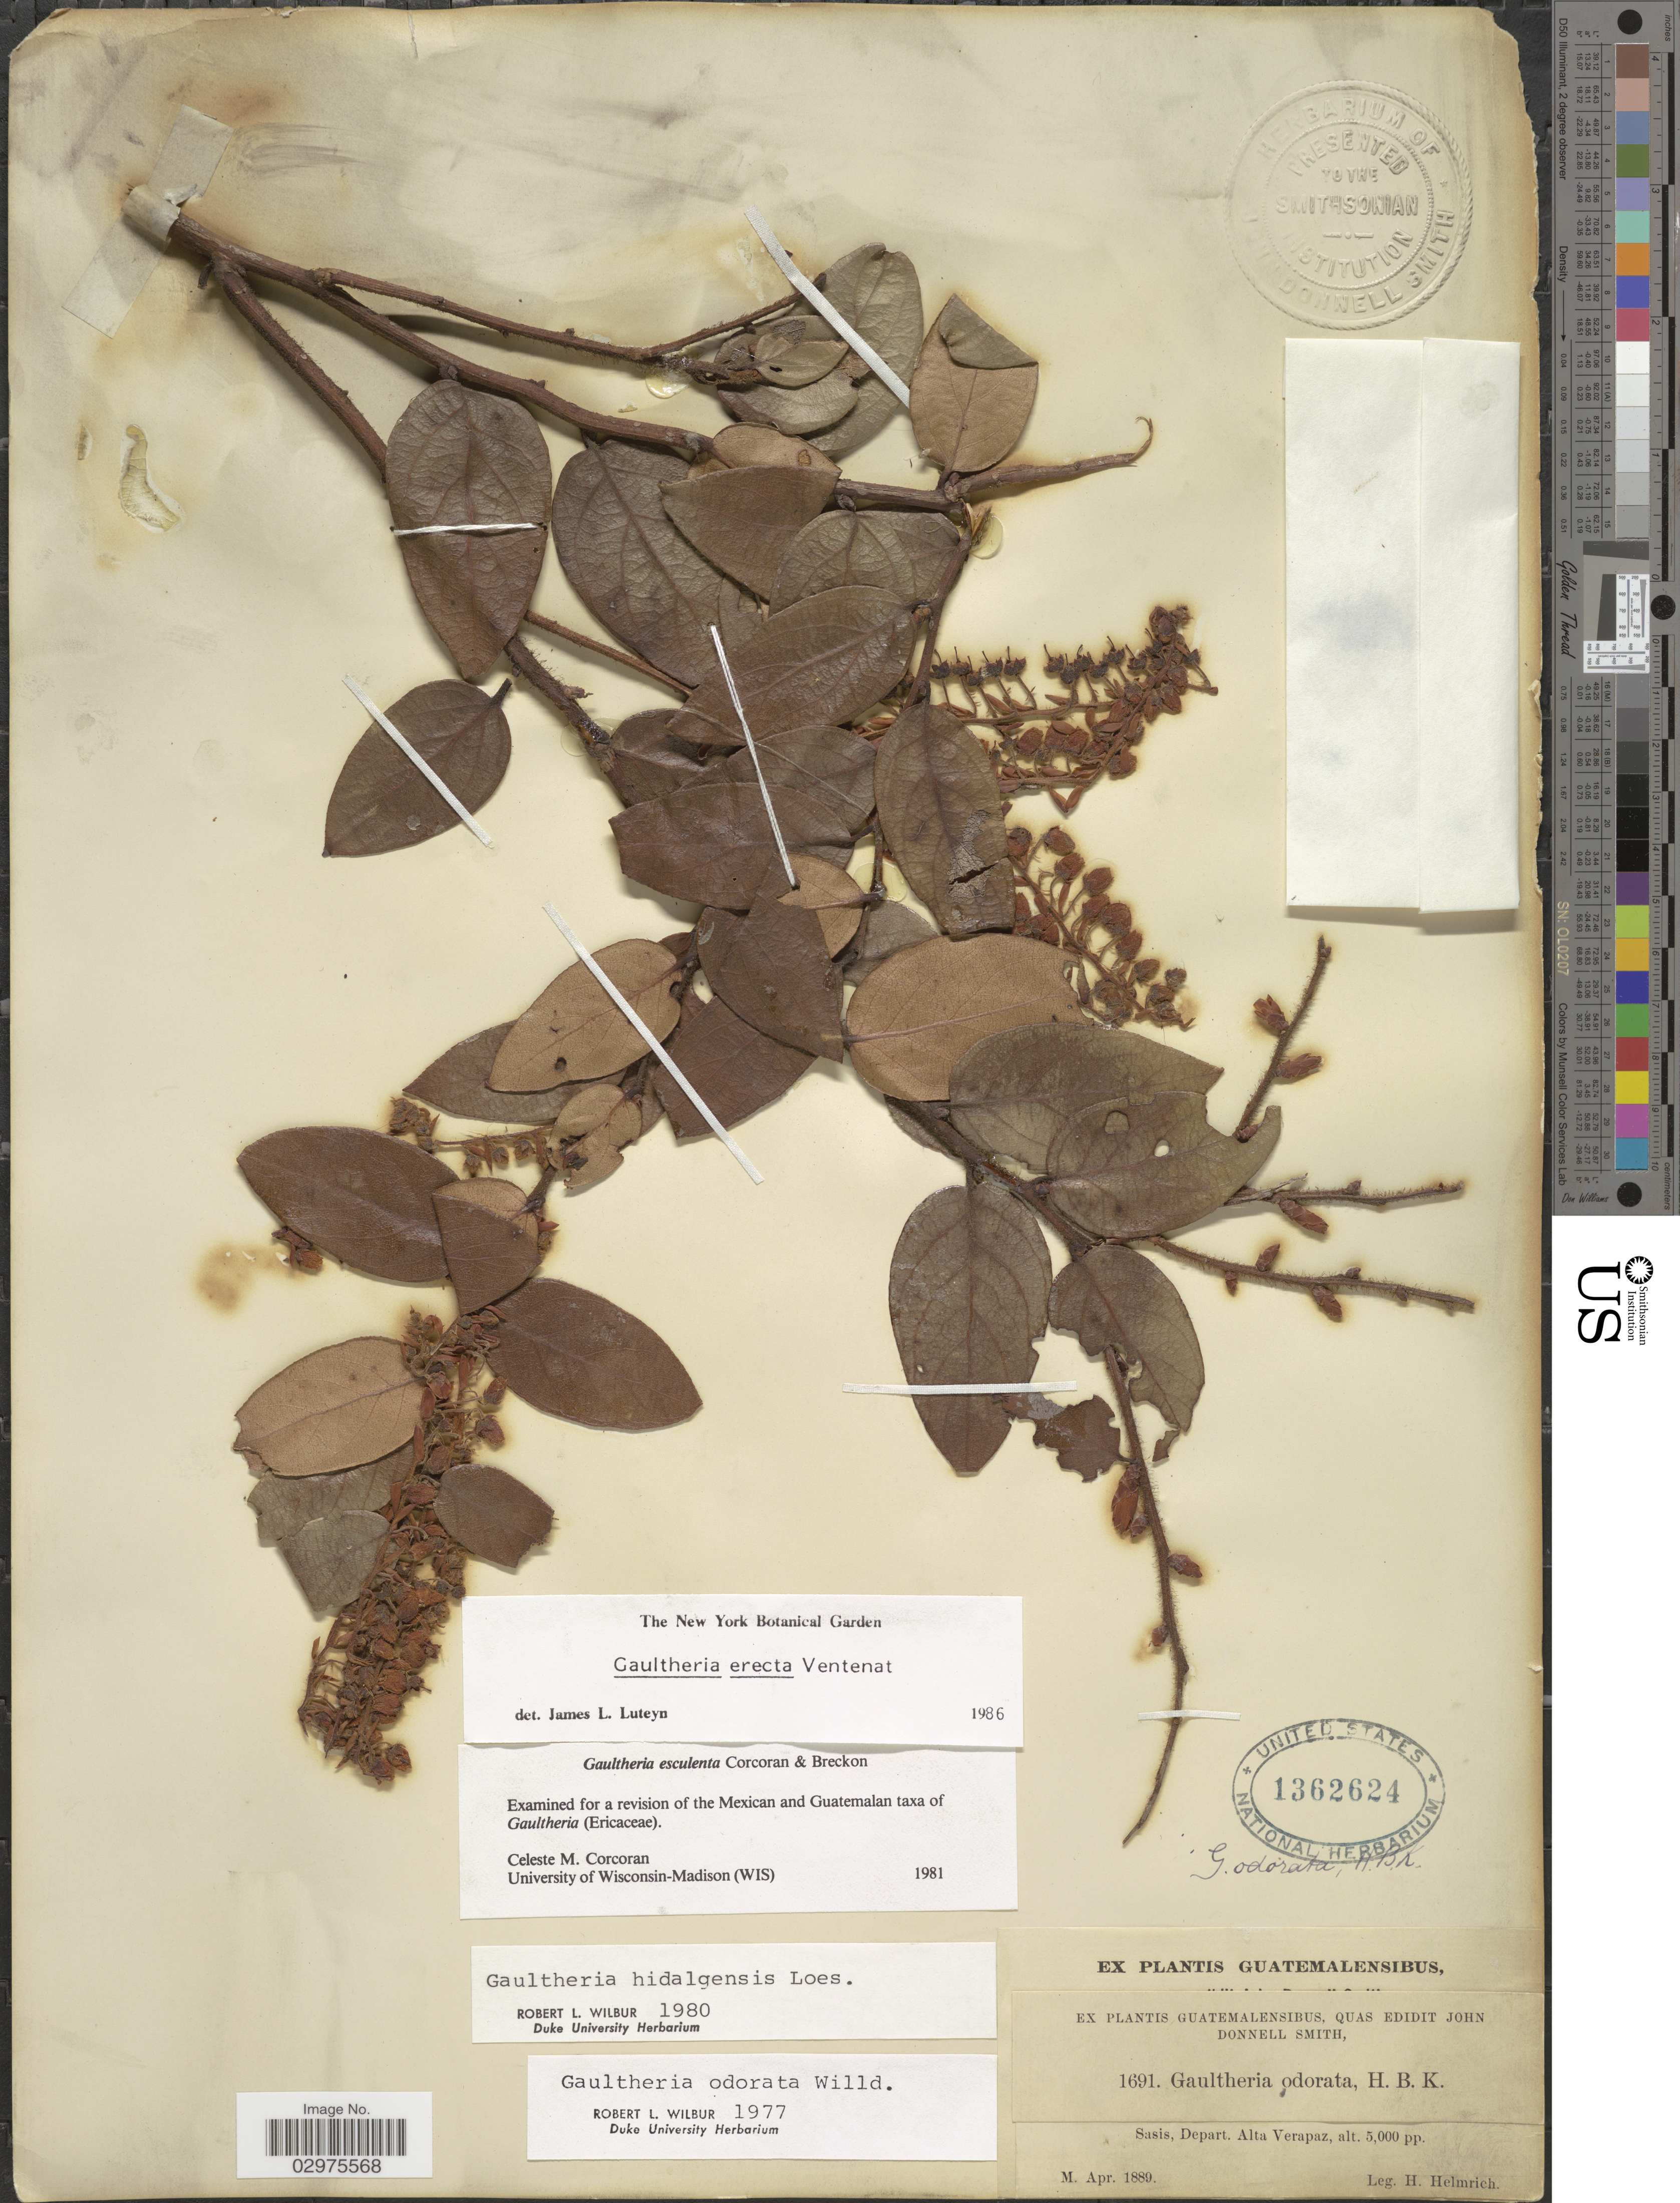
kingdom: Plantae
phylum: Tracheophyta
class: Magnoliopsida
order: Ericales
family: Ericaceae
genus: Gaultheria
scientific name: Gaultheria erecta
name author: Vent.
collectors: H. Helmrich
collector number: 1691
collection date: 1889-04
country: Guatemala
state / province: Alta Verapaz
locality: Sasis, Depart. Alta Verapaz.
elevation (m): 1524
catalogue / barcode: US 1362624